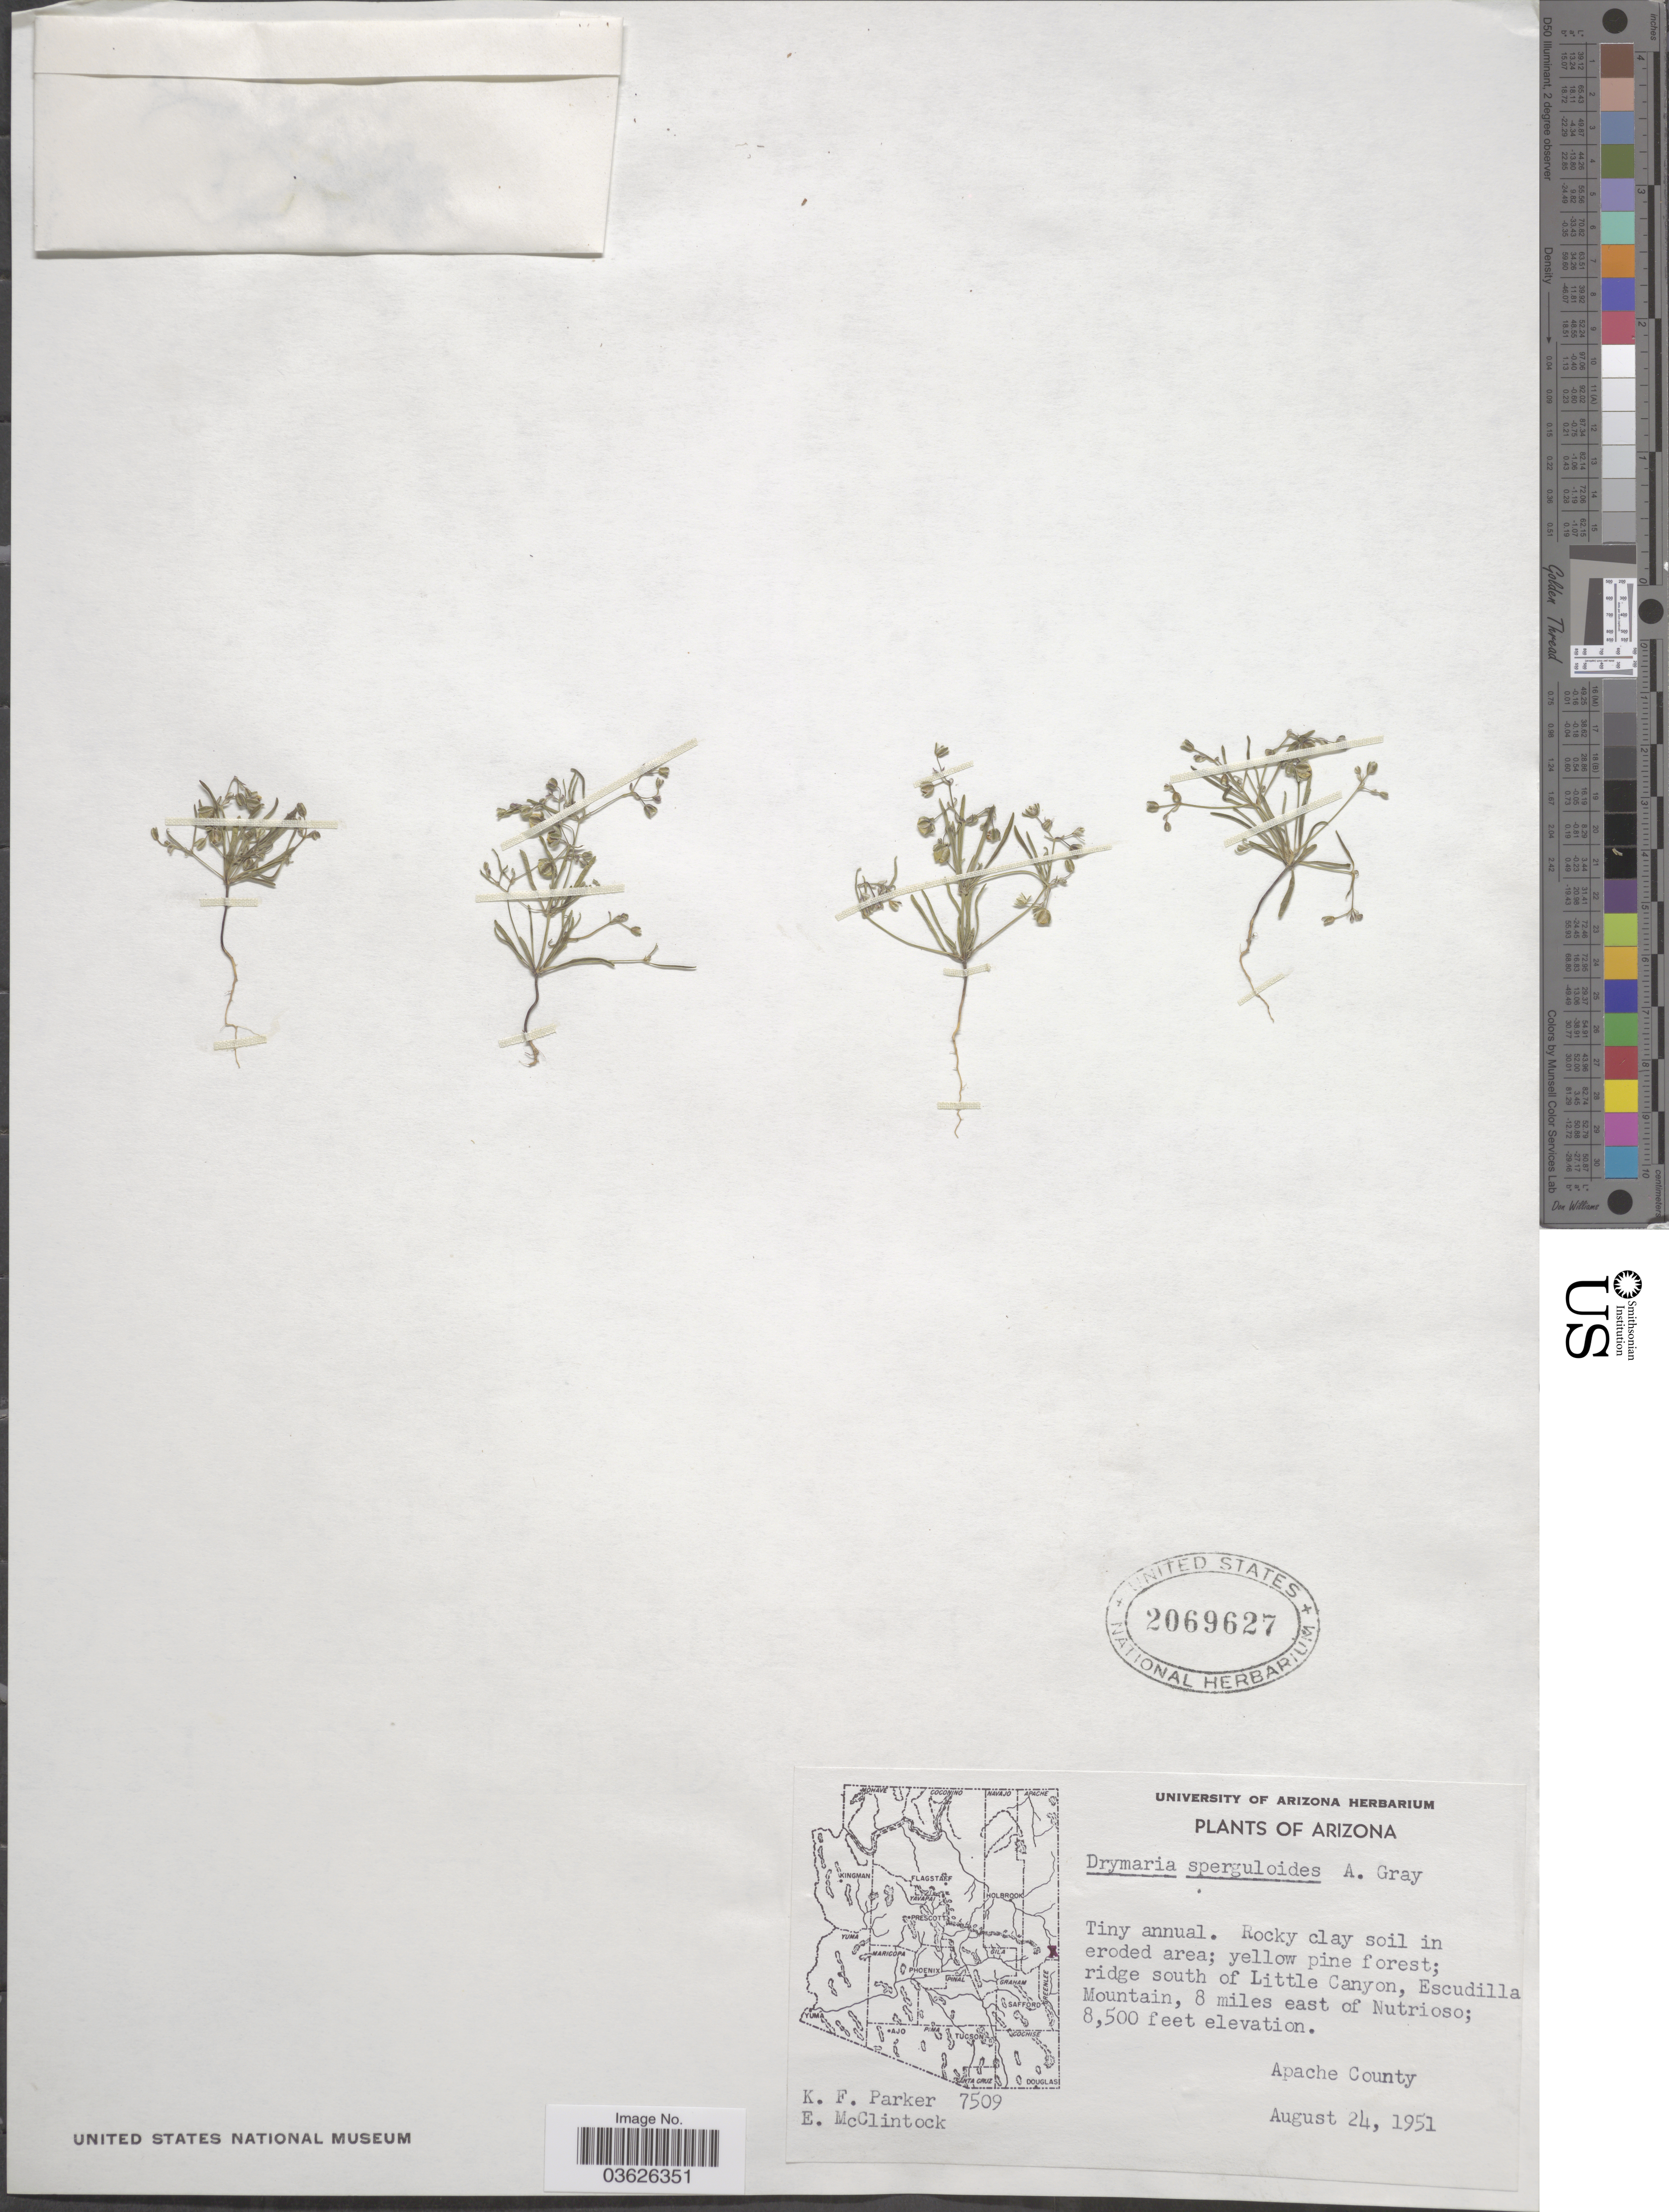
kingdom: Plantae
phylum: Tracheophyta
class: Magnoliopsida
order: Caryophyllales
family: Caryophyllaceae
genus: Drymaria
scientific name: Drymaria sperguloides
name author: A. Gray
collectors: K. F. Parker & E. McClintock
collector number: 7509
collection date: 1951-08-24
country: United States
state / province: Arizona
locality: Ridge south of Little Canyon, Escudilla Mountain, 8 miles east of Nutrioso. Apache County.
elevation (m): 2591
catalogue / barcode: US 2069627